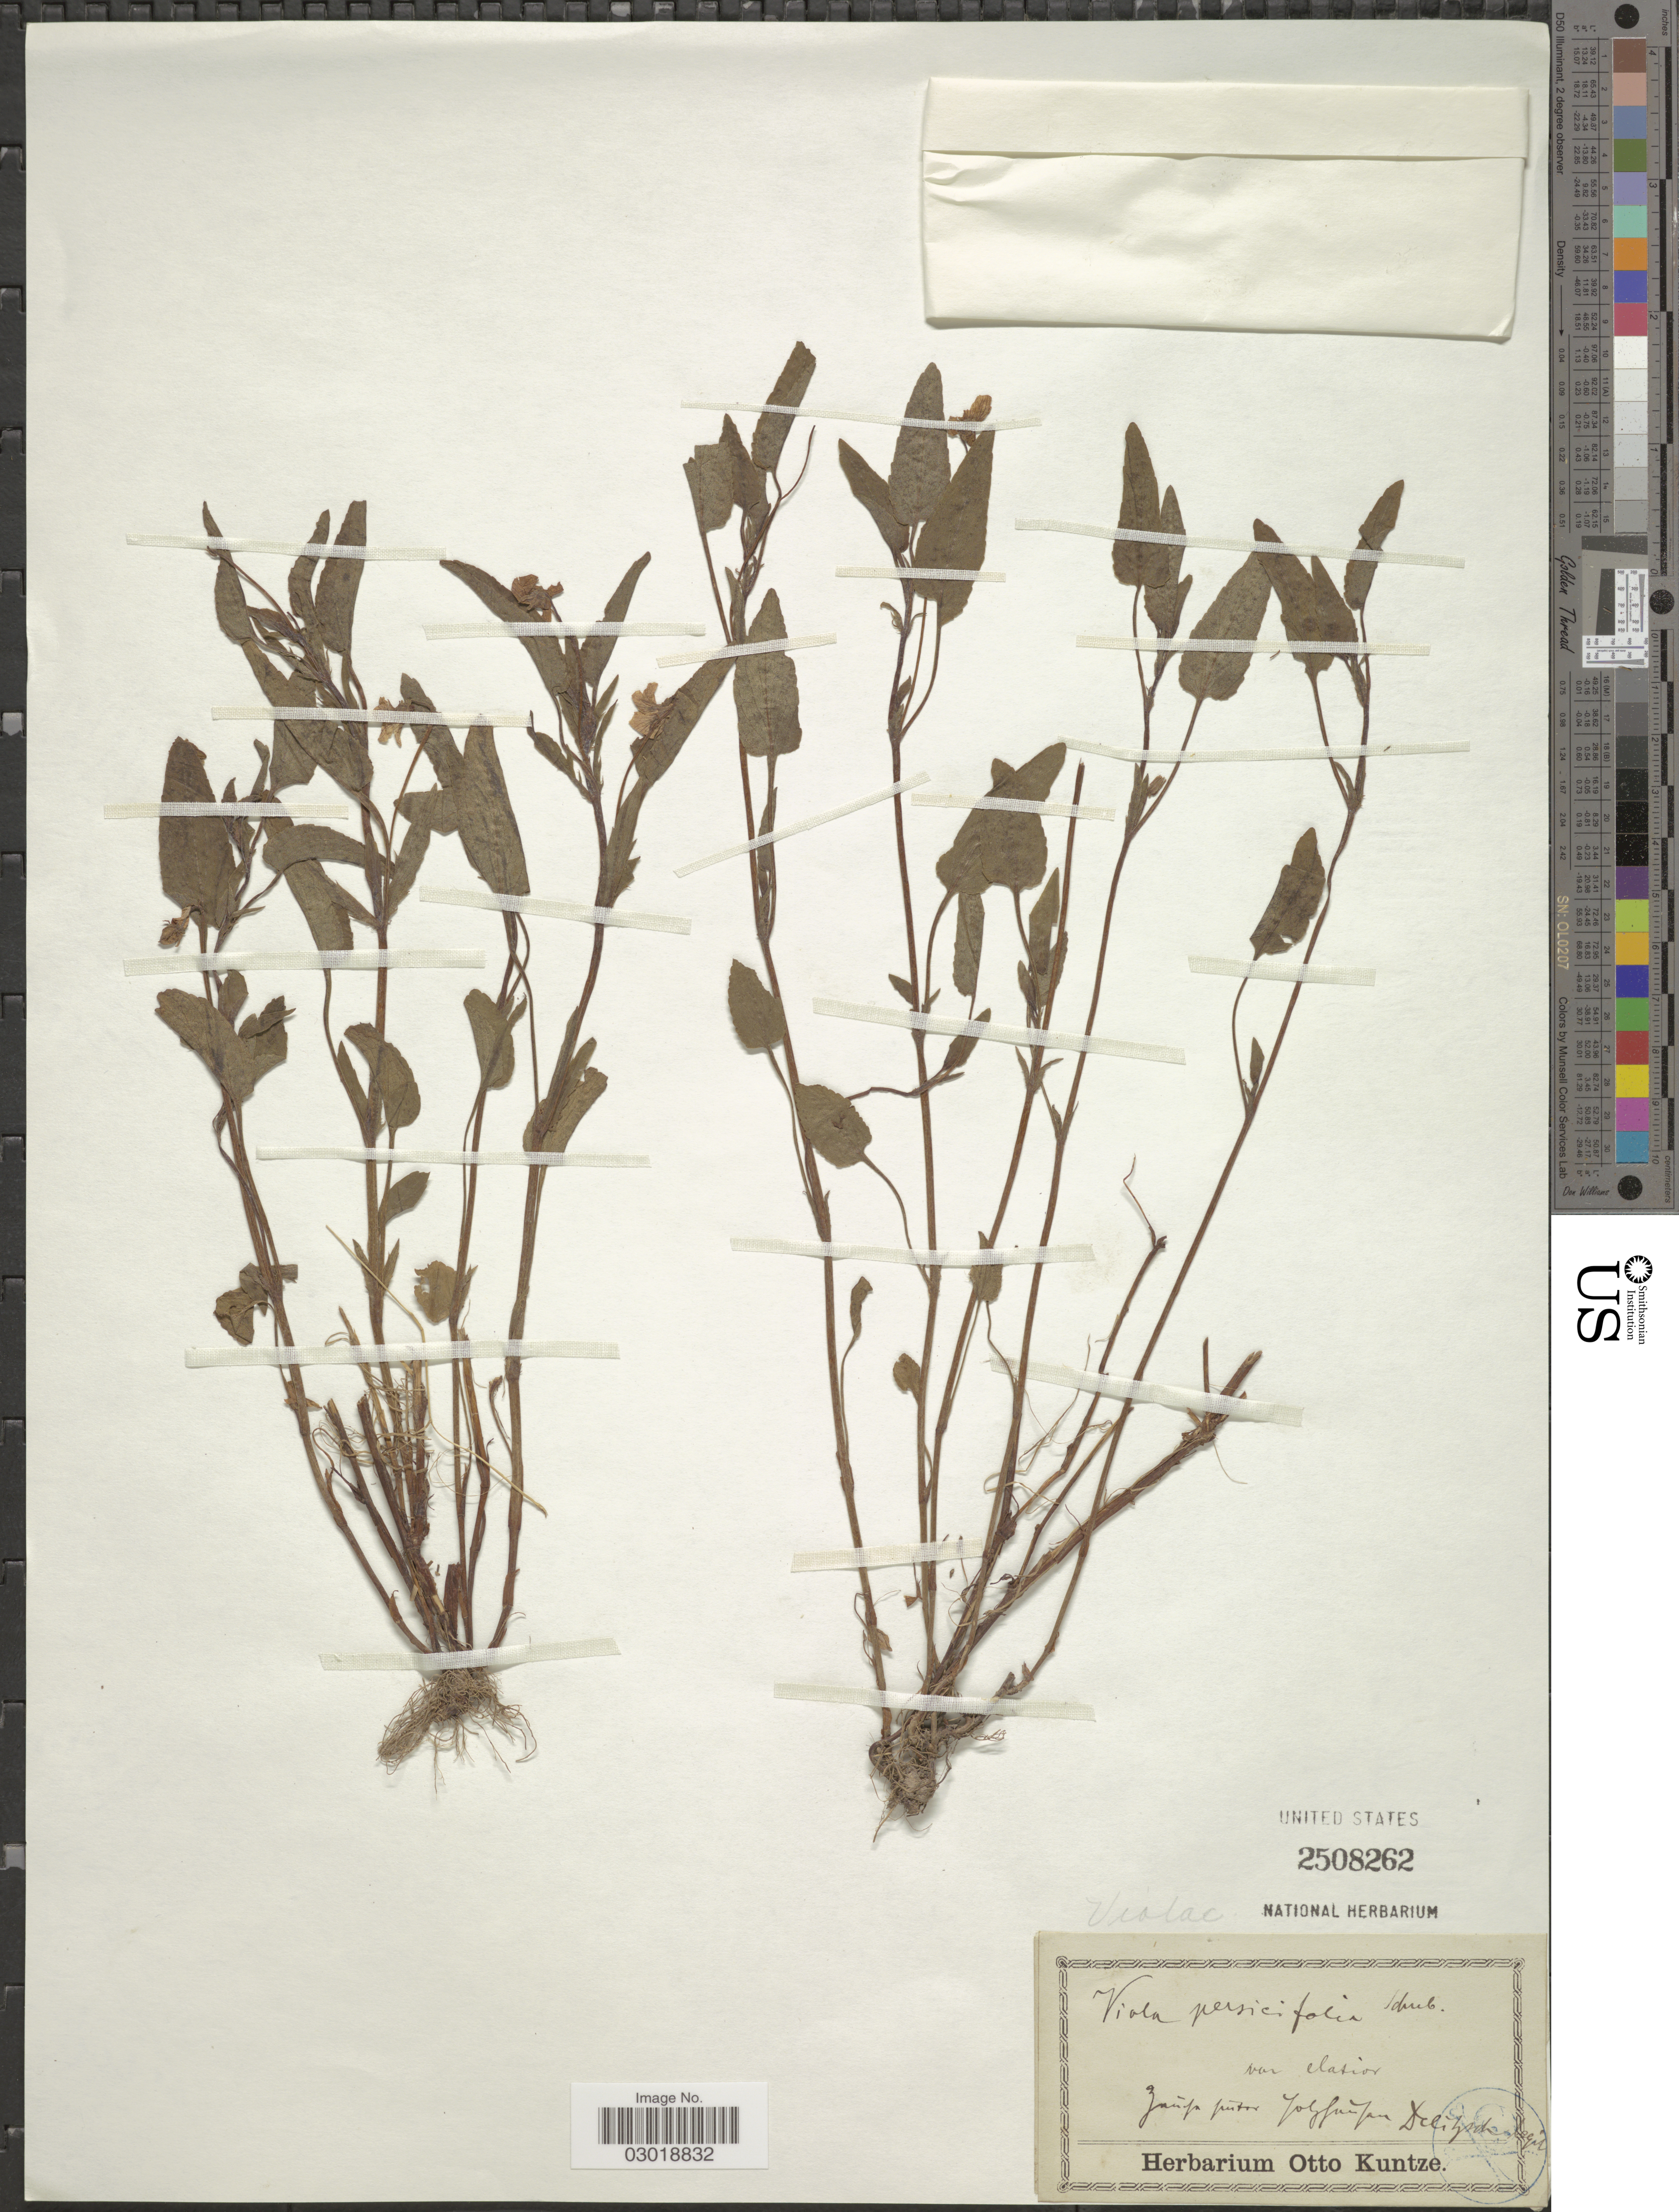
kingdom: Plantae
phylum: Tracheophyta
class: Magnoliopsida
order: Malpighiales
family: Violaceae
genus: Viola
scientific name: Viola persicifolia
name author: Schreb.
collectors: ex herb. Otto Kuntze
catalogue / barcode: US 2508262